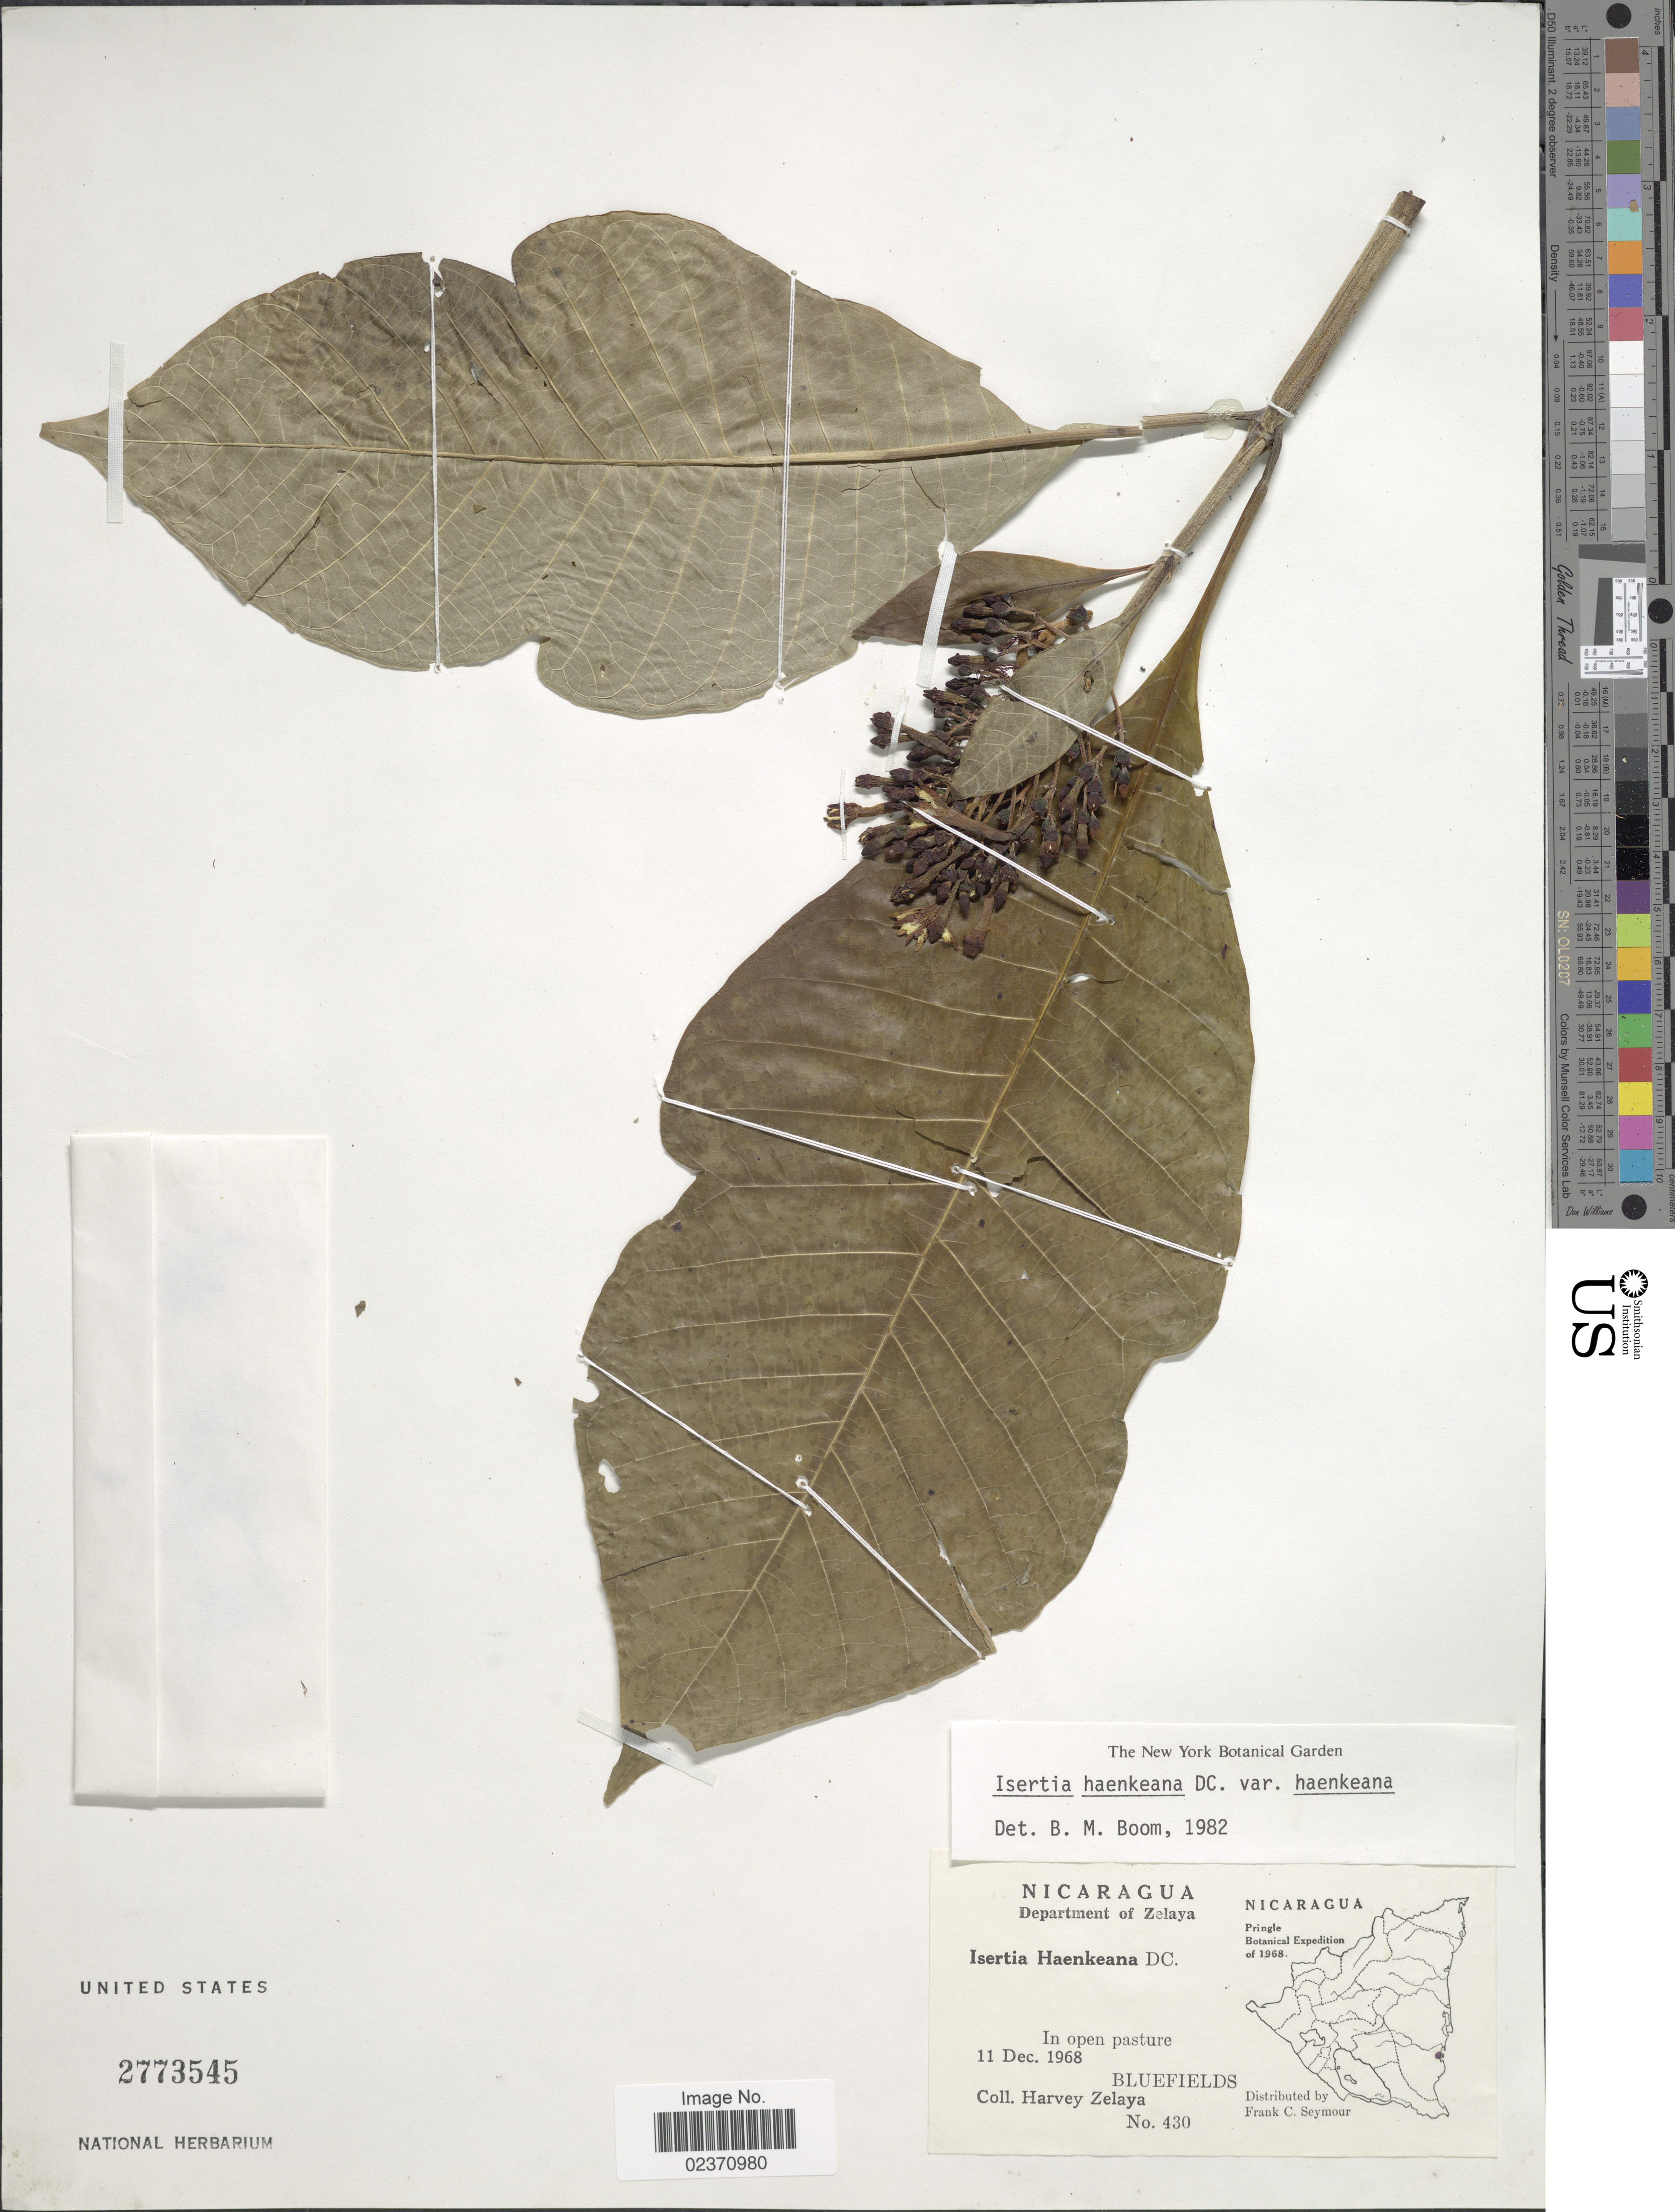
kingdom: Plantae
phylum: Tracheophyta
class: Magnoliopsida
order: Gentianales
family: Rubiaceae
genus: Isertia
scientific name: Isertia haenkeana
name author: DC.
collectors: H. Zelaya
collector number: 430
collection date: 1968-12-11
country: Nicaragua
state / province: Atlantico Sur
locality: Department of Zelaya. In open pasture. Bluefields.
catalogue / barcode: US 2773545